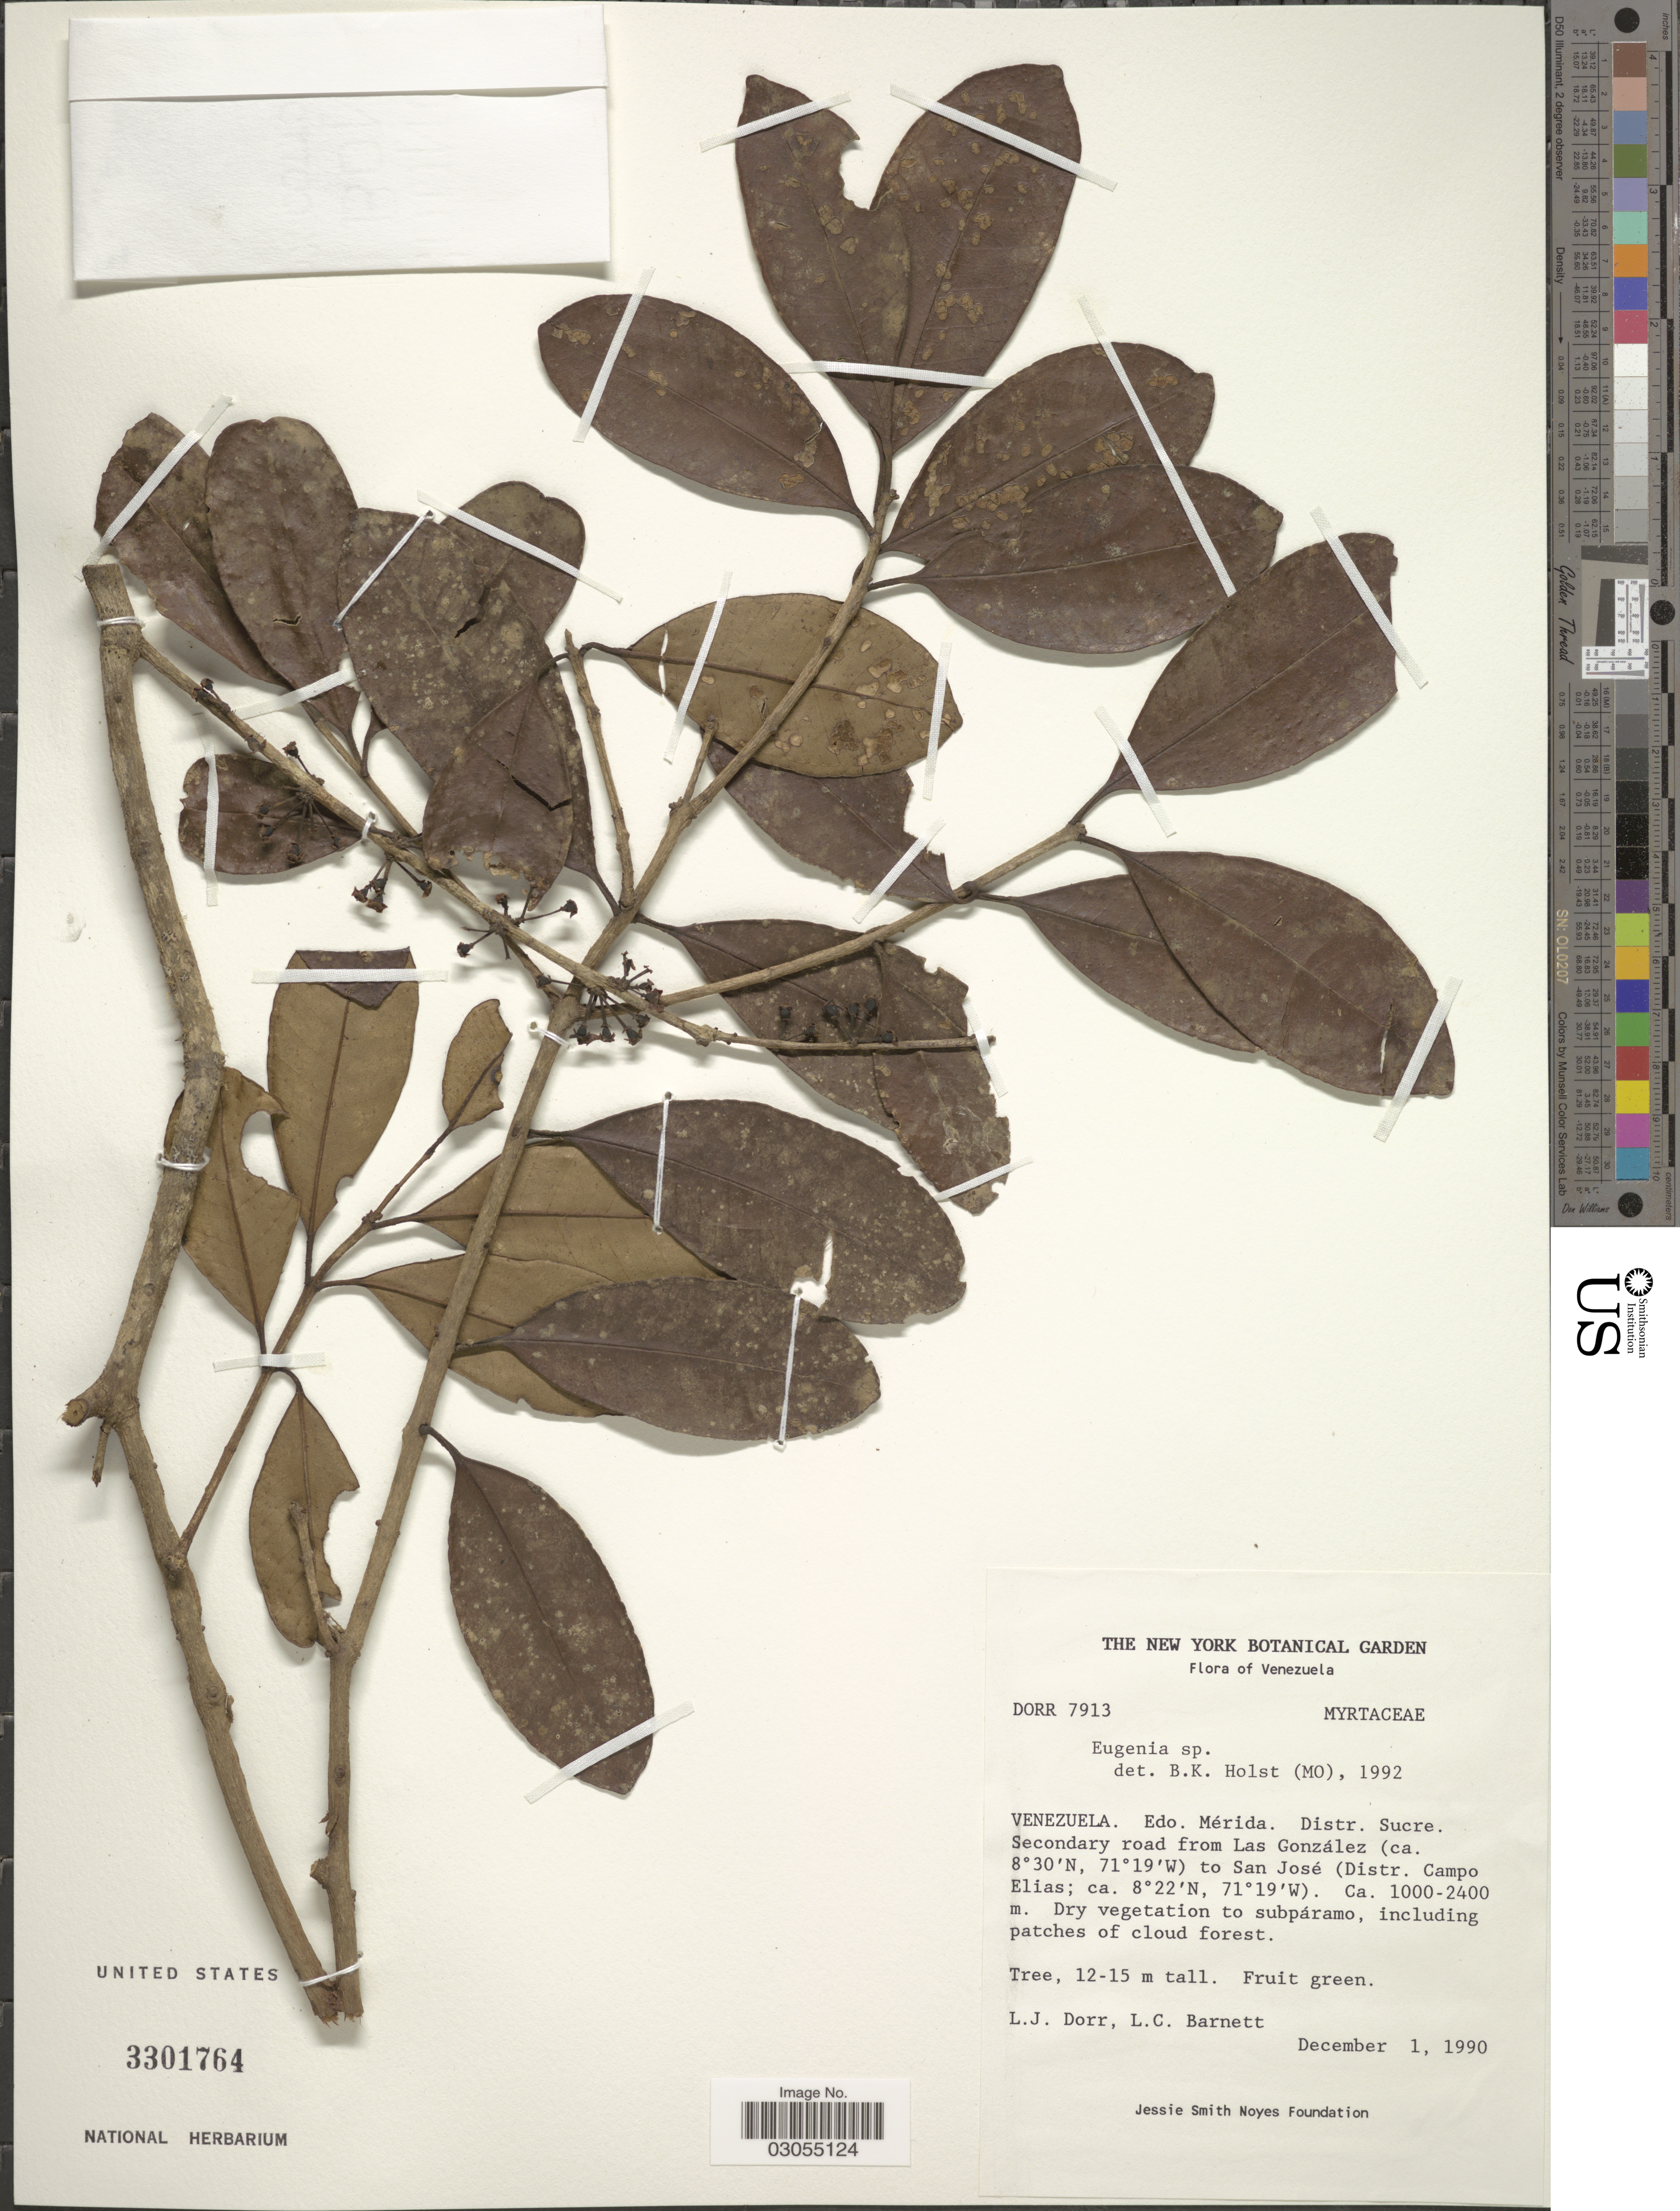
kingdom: Plantae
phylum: Tracheophyta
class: Magnoliopsida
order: Myrtales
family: Myrtaceae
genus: Eugenia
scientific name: Eugenia sp.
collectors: L. J. Dorr & L. C. Barnett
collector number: DORR7913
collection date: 1990-12-01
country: Venezuela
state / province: Mérida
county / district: Campo Elías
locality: Secondary road from Las González to San José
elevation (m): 1000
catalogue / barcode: US 3301764